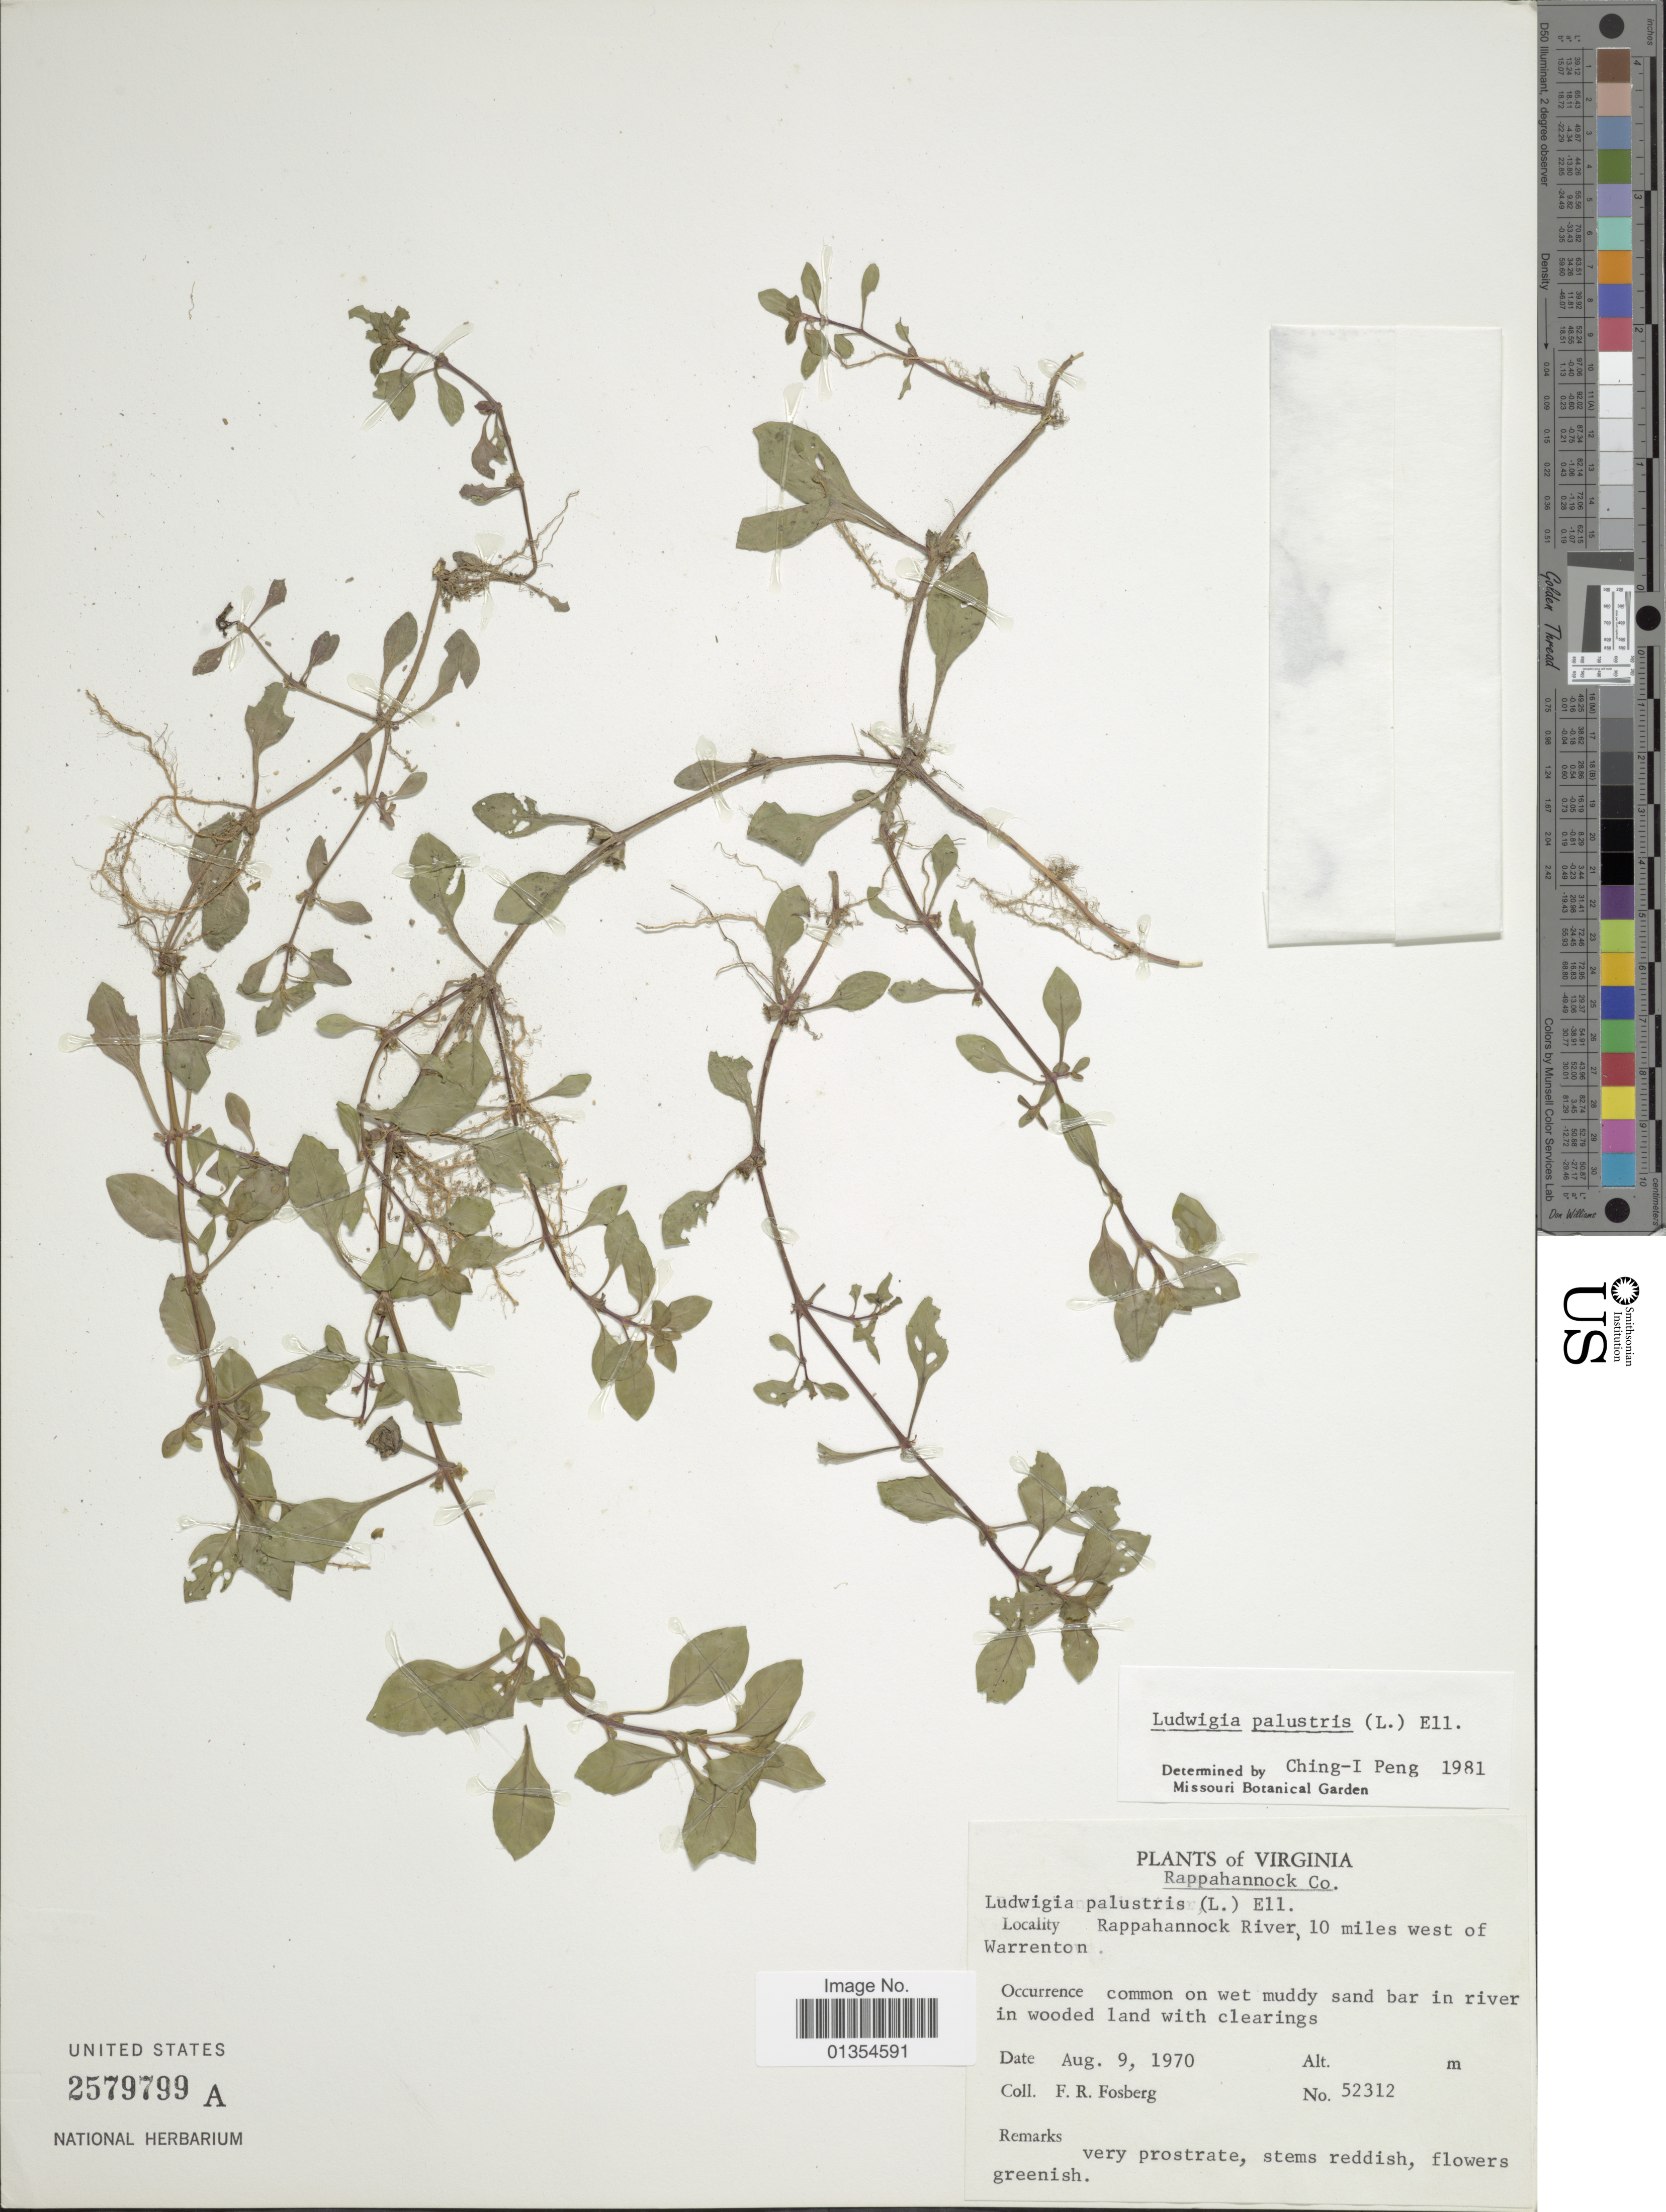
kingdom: Plantae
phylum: Tracheophyta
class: Magnoliopsida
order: Myrtales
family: Onagraceae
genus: Ludwigia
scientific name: Ludwigia palustris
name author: (L.) Elliott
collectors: F. R. Fosberg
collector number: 52312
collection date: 1970-08-09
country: United States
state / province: Virginia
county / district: Rappahannock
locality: Rappahannock Co., Rappahannock River, 10 miles west of Warrenton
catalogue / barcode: US 2579799A